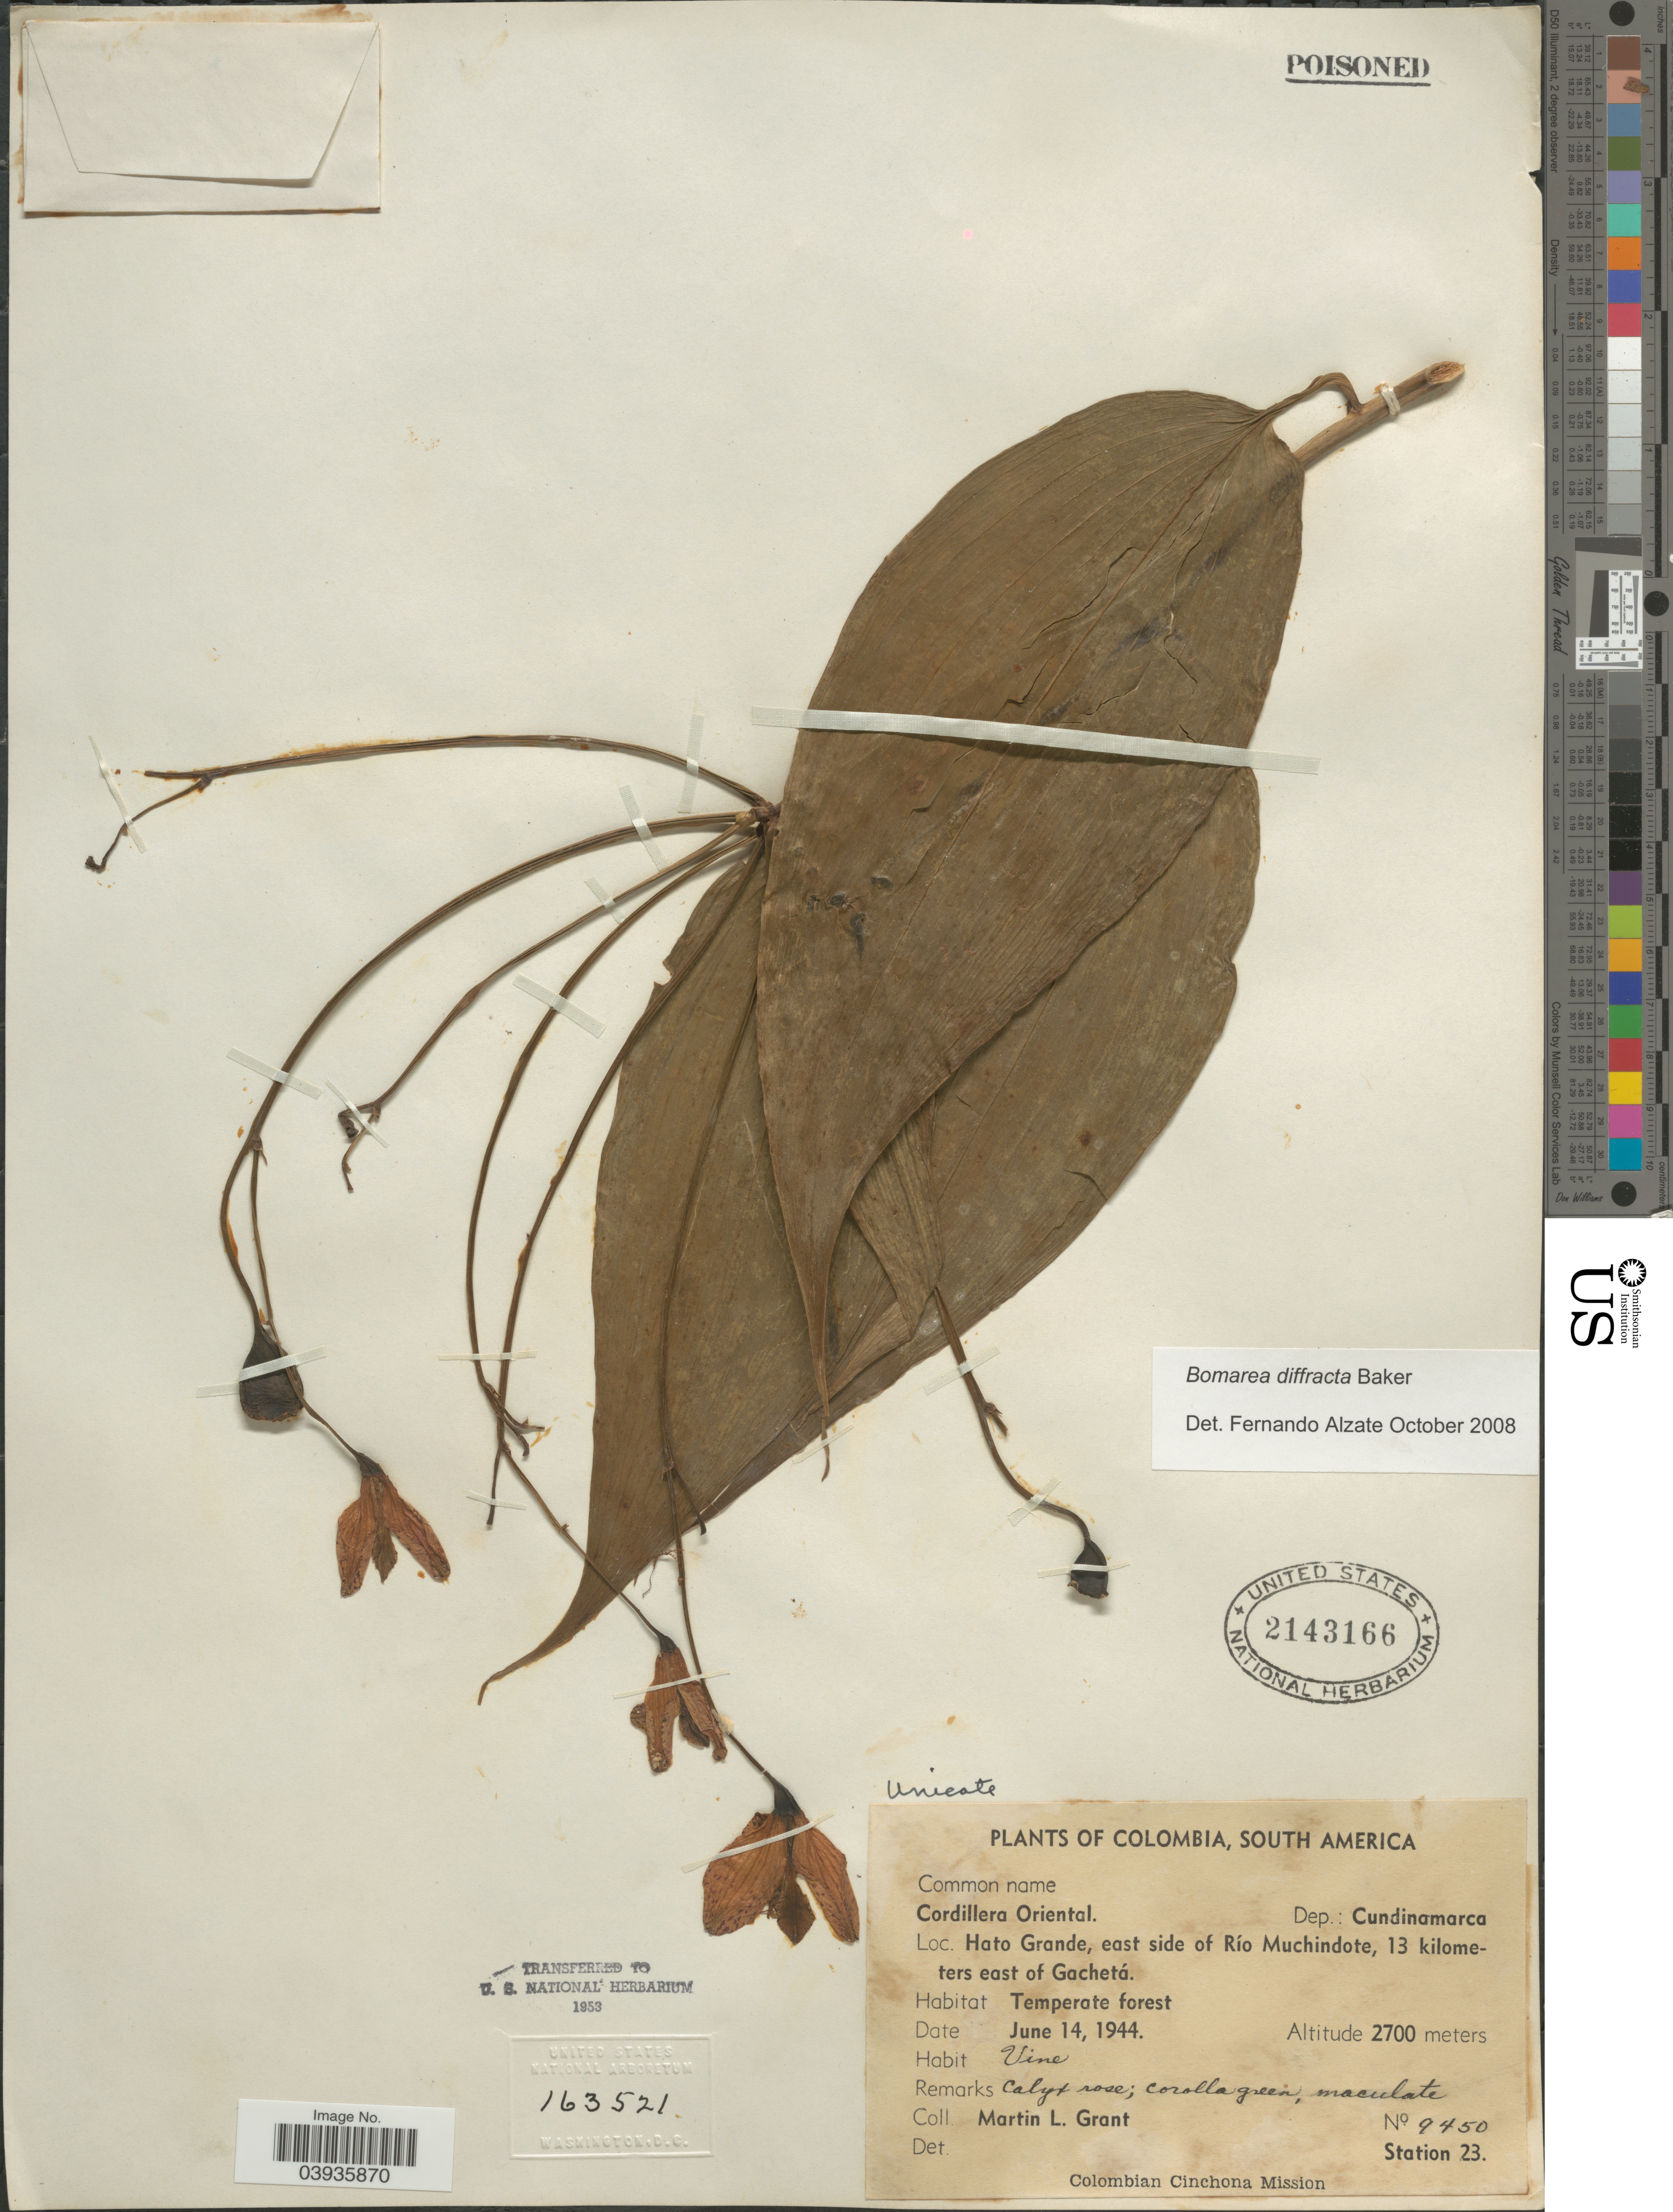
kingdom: Plantae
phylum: Tracheophyta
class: Liliopsida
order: Liliales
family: Alstroemeriaceae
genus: Bomarea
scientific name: Bomarea diffracta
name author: Baker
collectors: M. L. Grant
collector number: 9450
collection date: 1944-06-14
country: Colombia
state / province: Cundinamarca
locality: Cordillera Oriental. Dep.: Cundinamarca. Hato Grande, east side of Río Muchindote, 13 kilometers east of Gachetá. Station 23.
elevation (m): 2700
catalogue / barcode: US 2143166